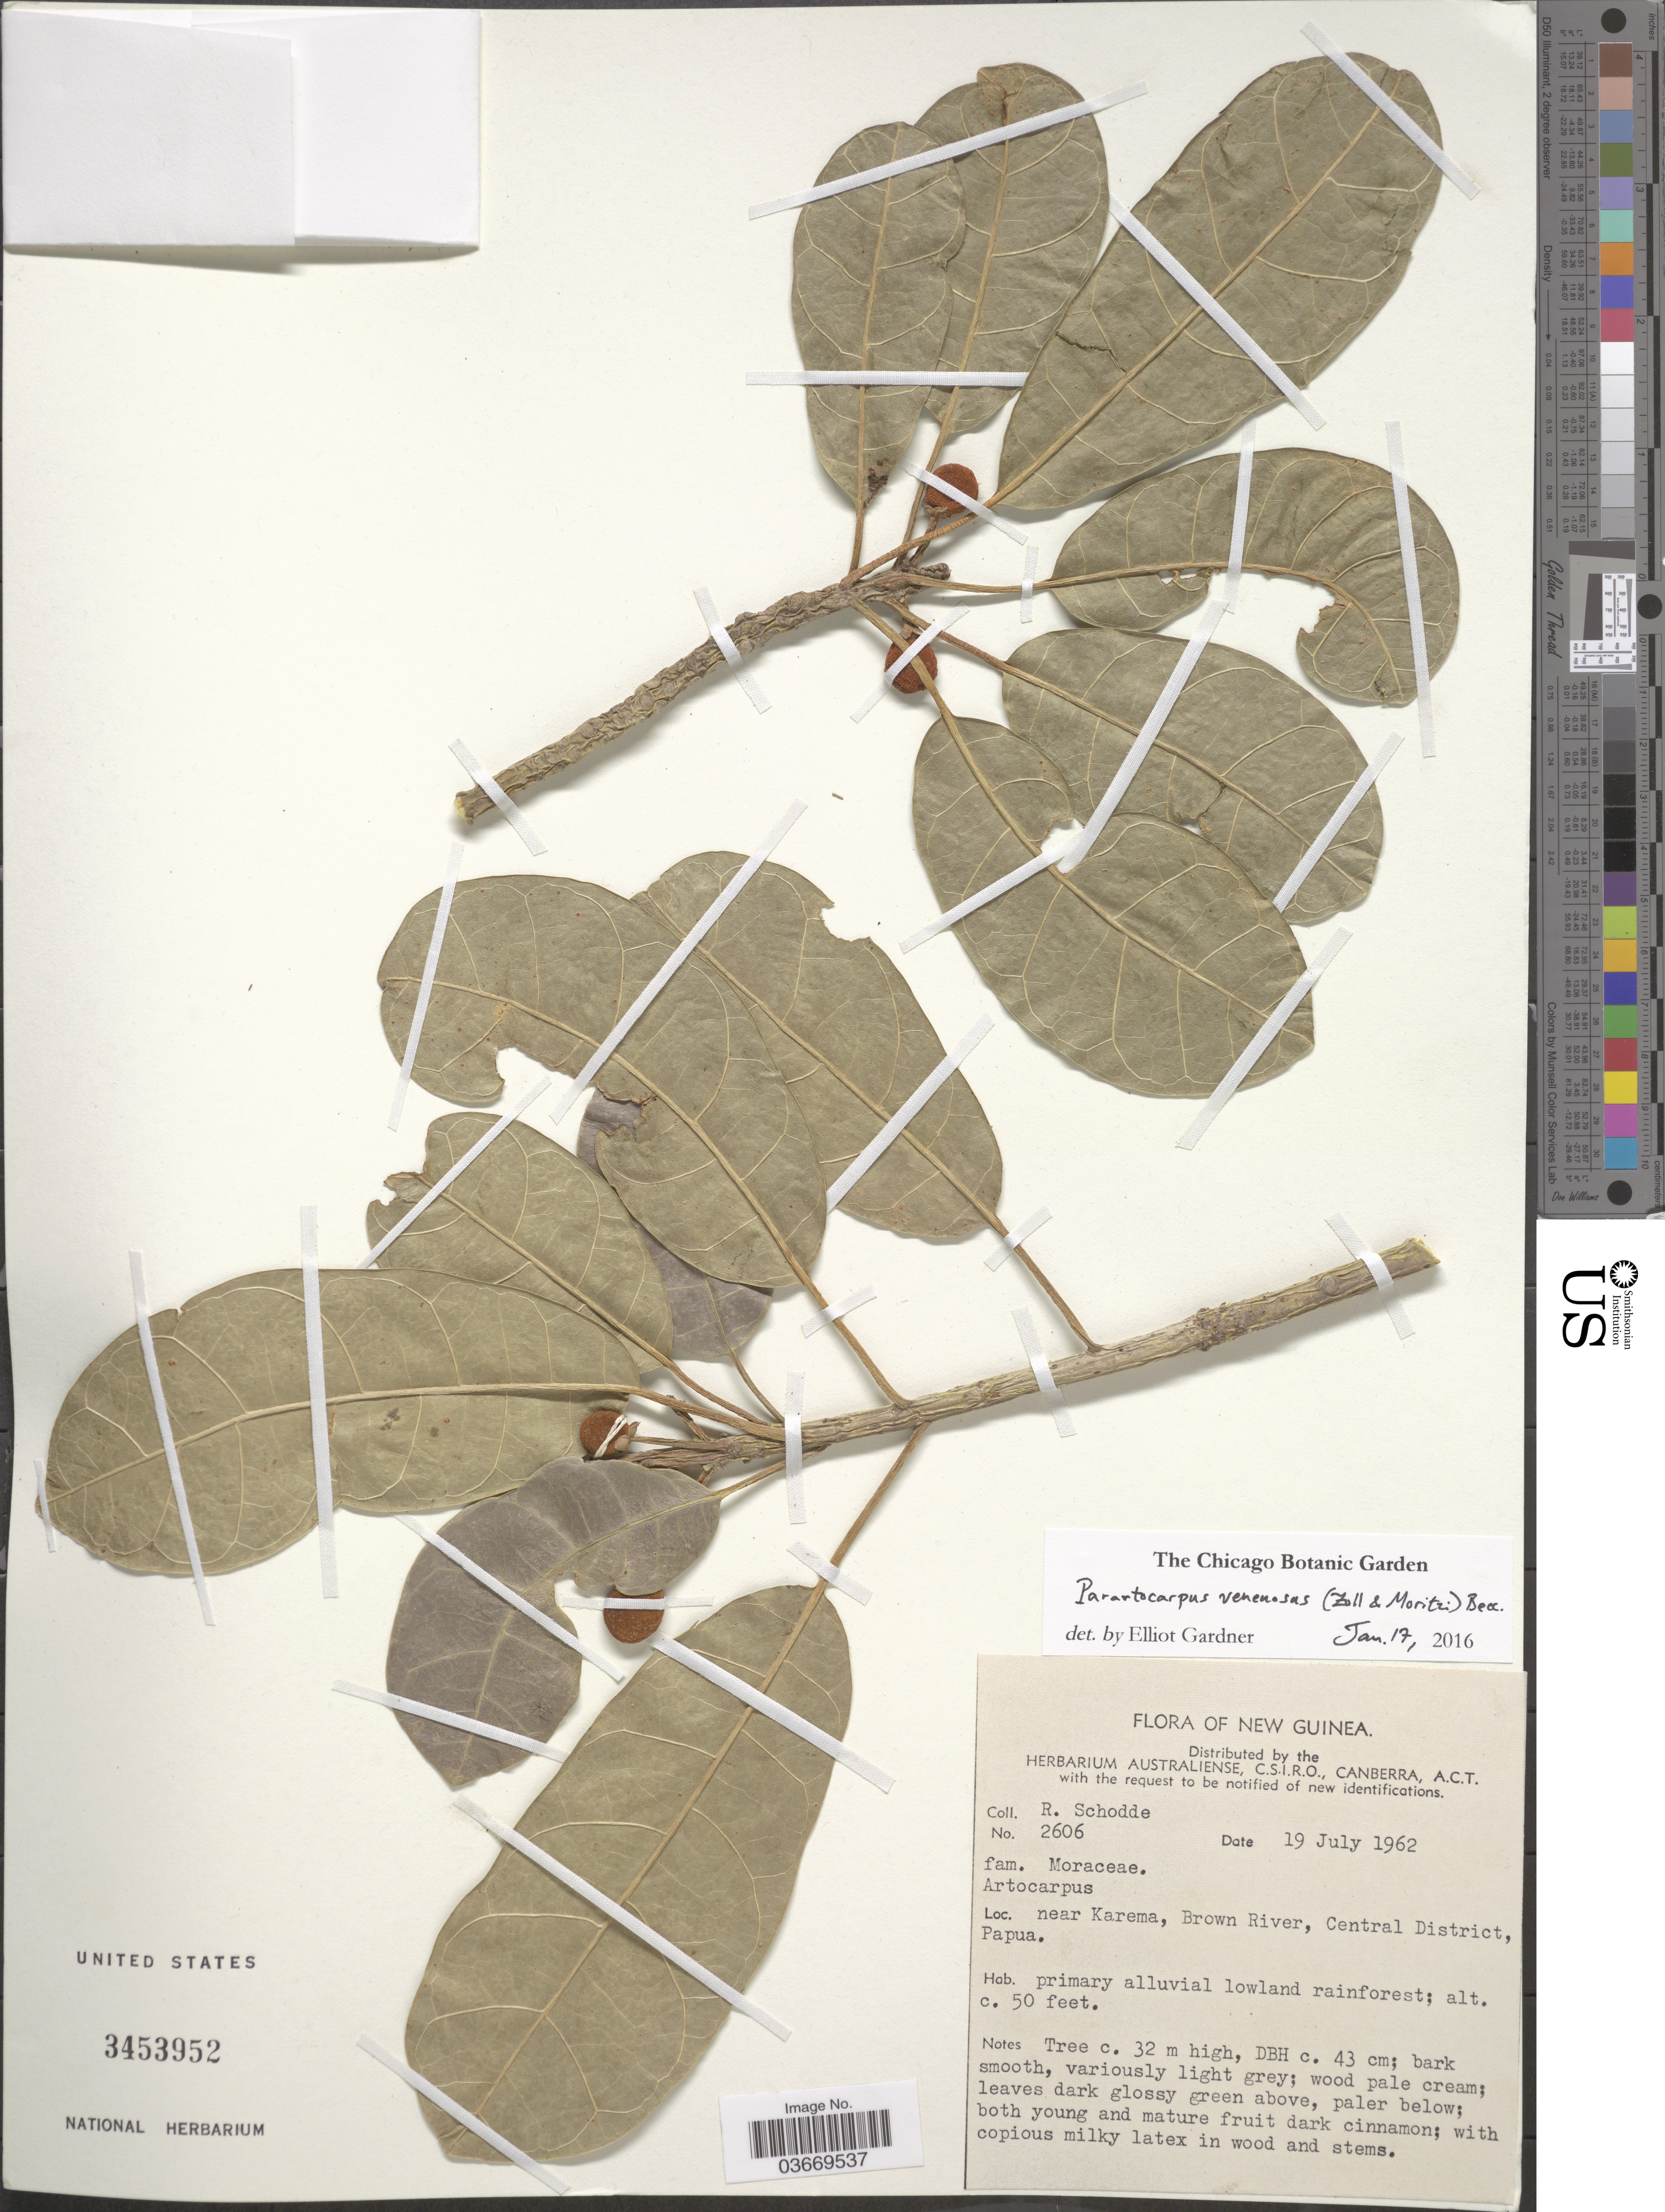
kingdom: Plantae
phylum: Tracheophyta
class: Magnoliopsida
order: Rosales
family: Moraceae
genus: Parartocarpus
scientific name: Parartocarpus venenosus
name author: (Zoll. & Moritzi) Becc.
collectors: R. Schodde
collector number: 2606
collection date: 1962-07-19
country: Papua New Guinea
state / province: Central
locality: New Guinea. Near Karema, Brown River, Central District, Papua.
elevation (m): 15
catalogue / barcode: US 3453952